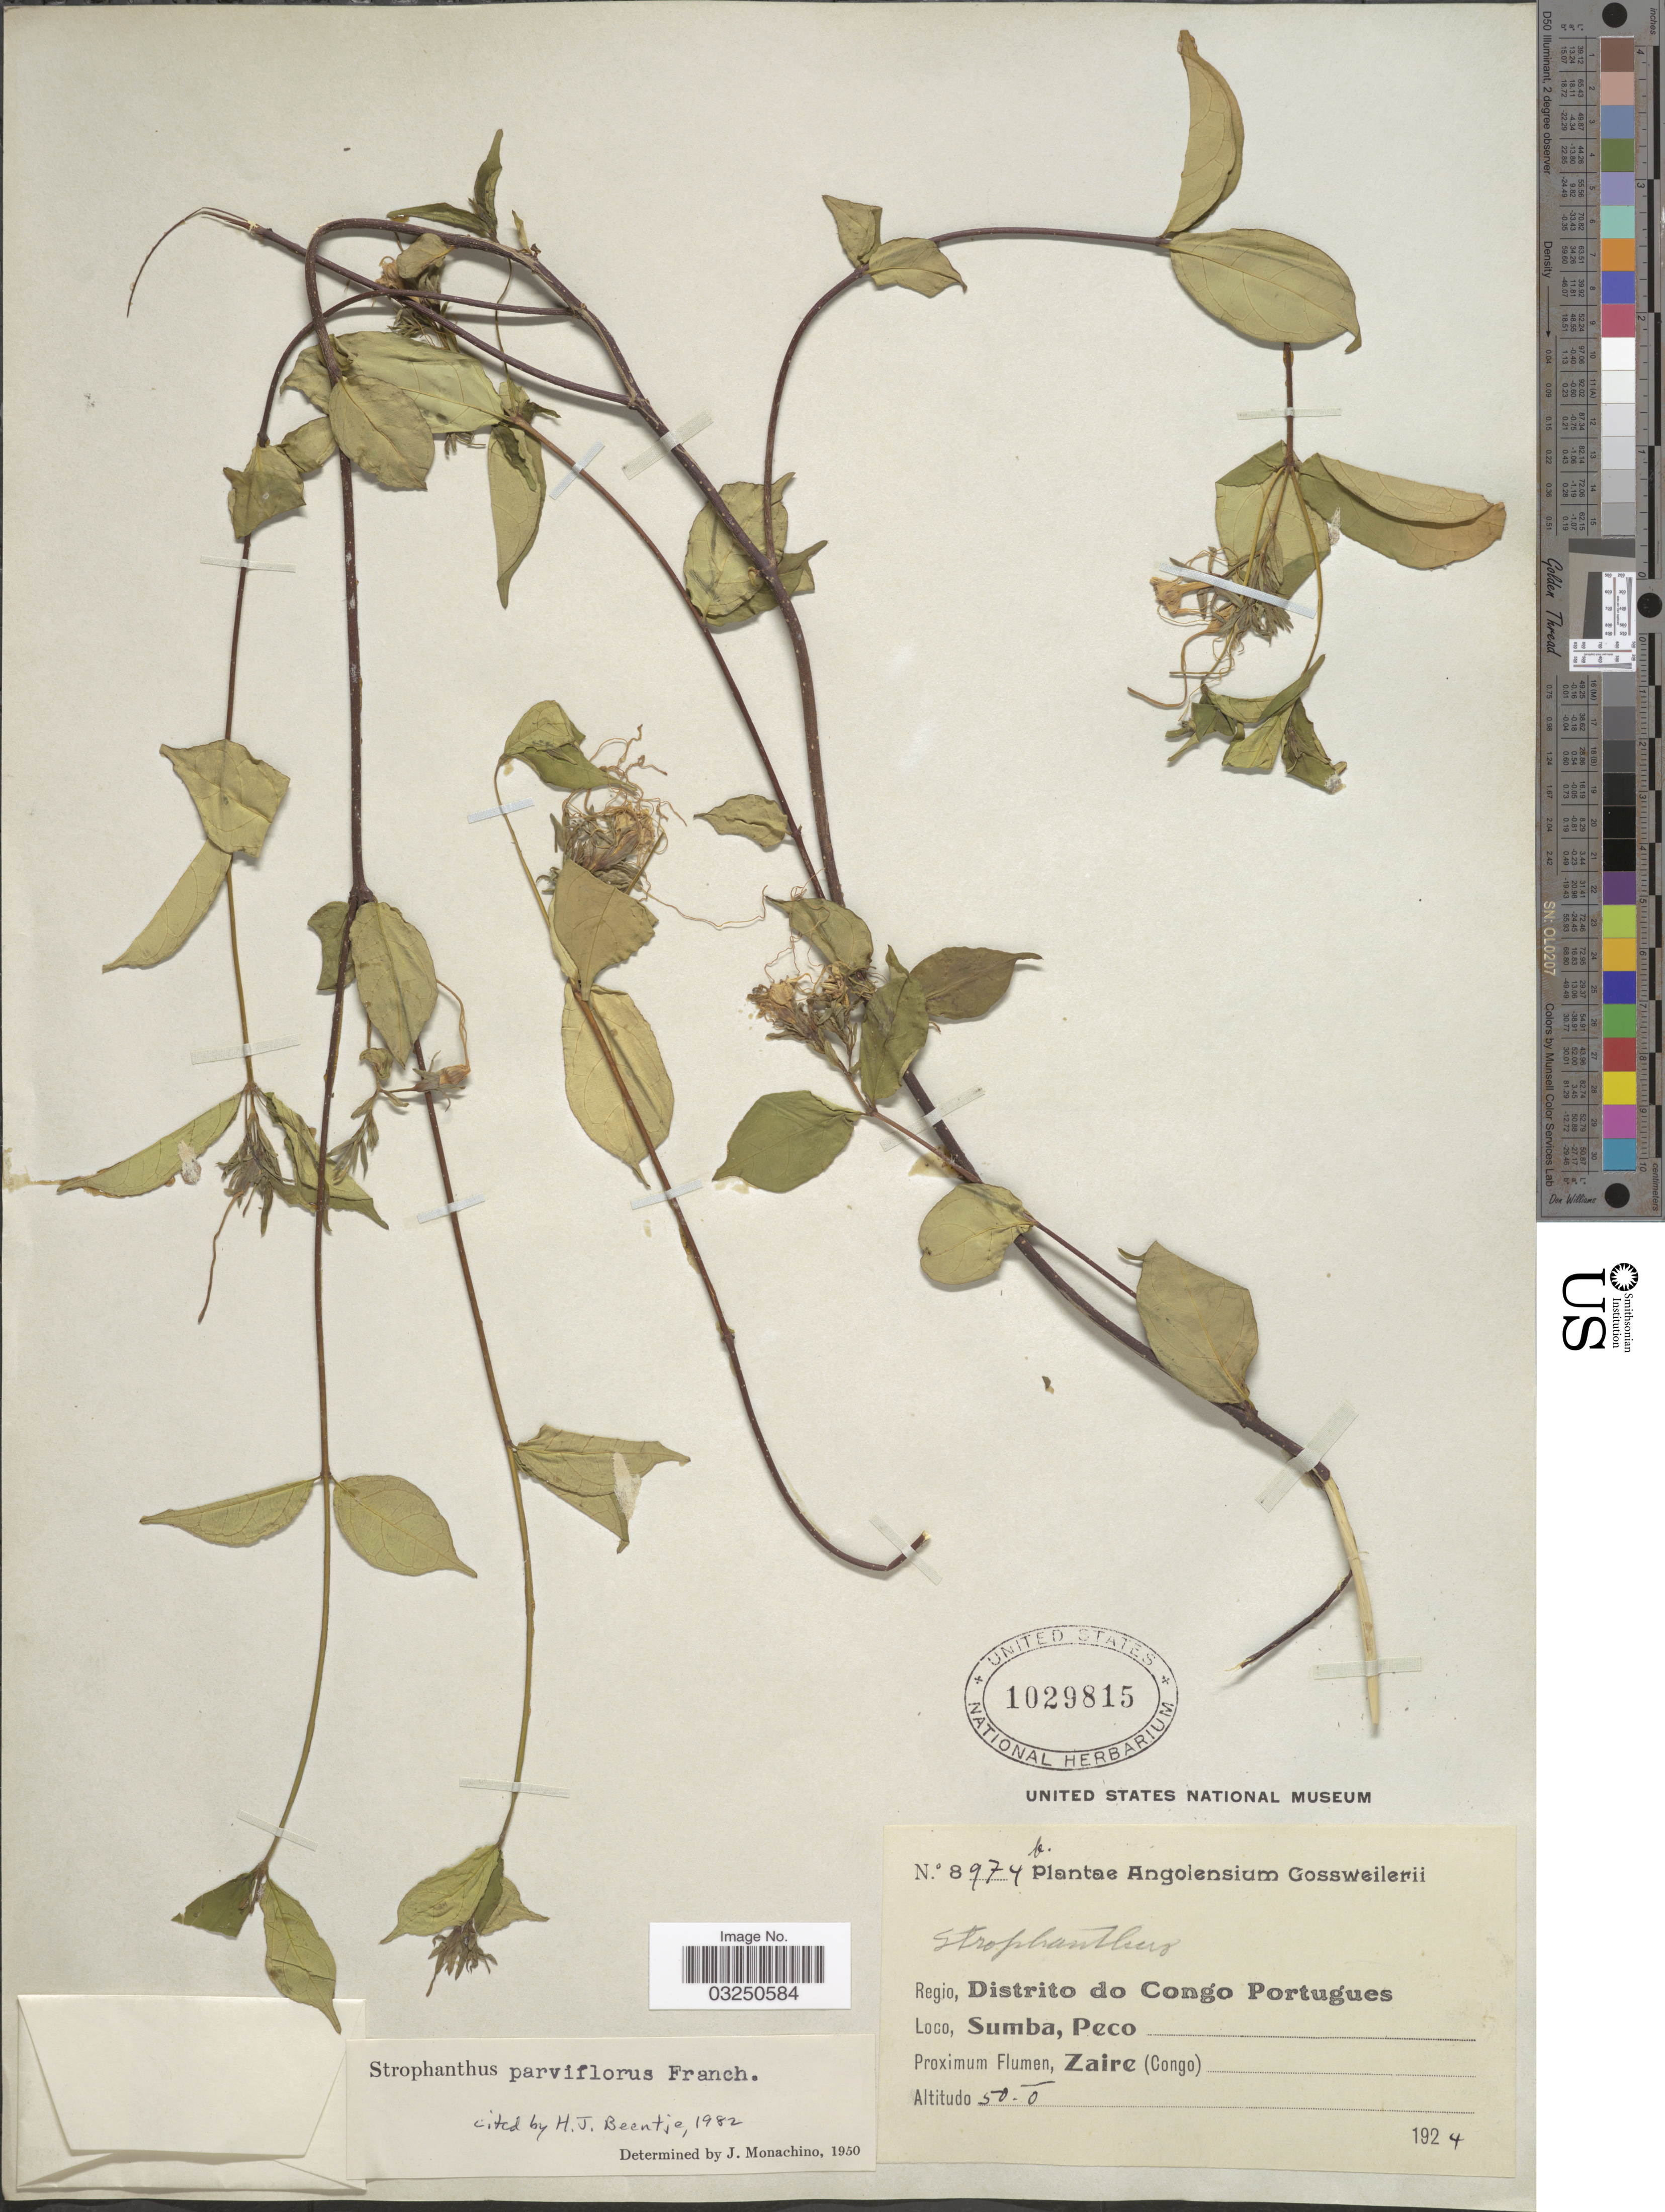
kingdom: Plantae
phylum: Tracheophyta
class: Magnoliopsida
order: Gentianales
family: Apocynaceae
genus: Strophanthus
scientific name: Strophanthus parviflorus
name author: Franch.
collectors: -. Gossweiler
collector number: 8974b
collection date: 1924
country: Angola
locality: Regio, Distrito do Congo Portugues. Sumba, Peco. Zaire (Congo).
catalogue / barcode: US 1029815